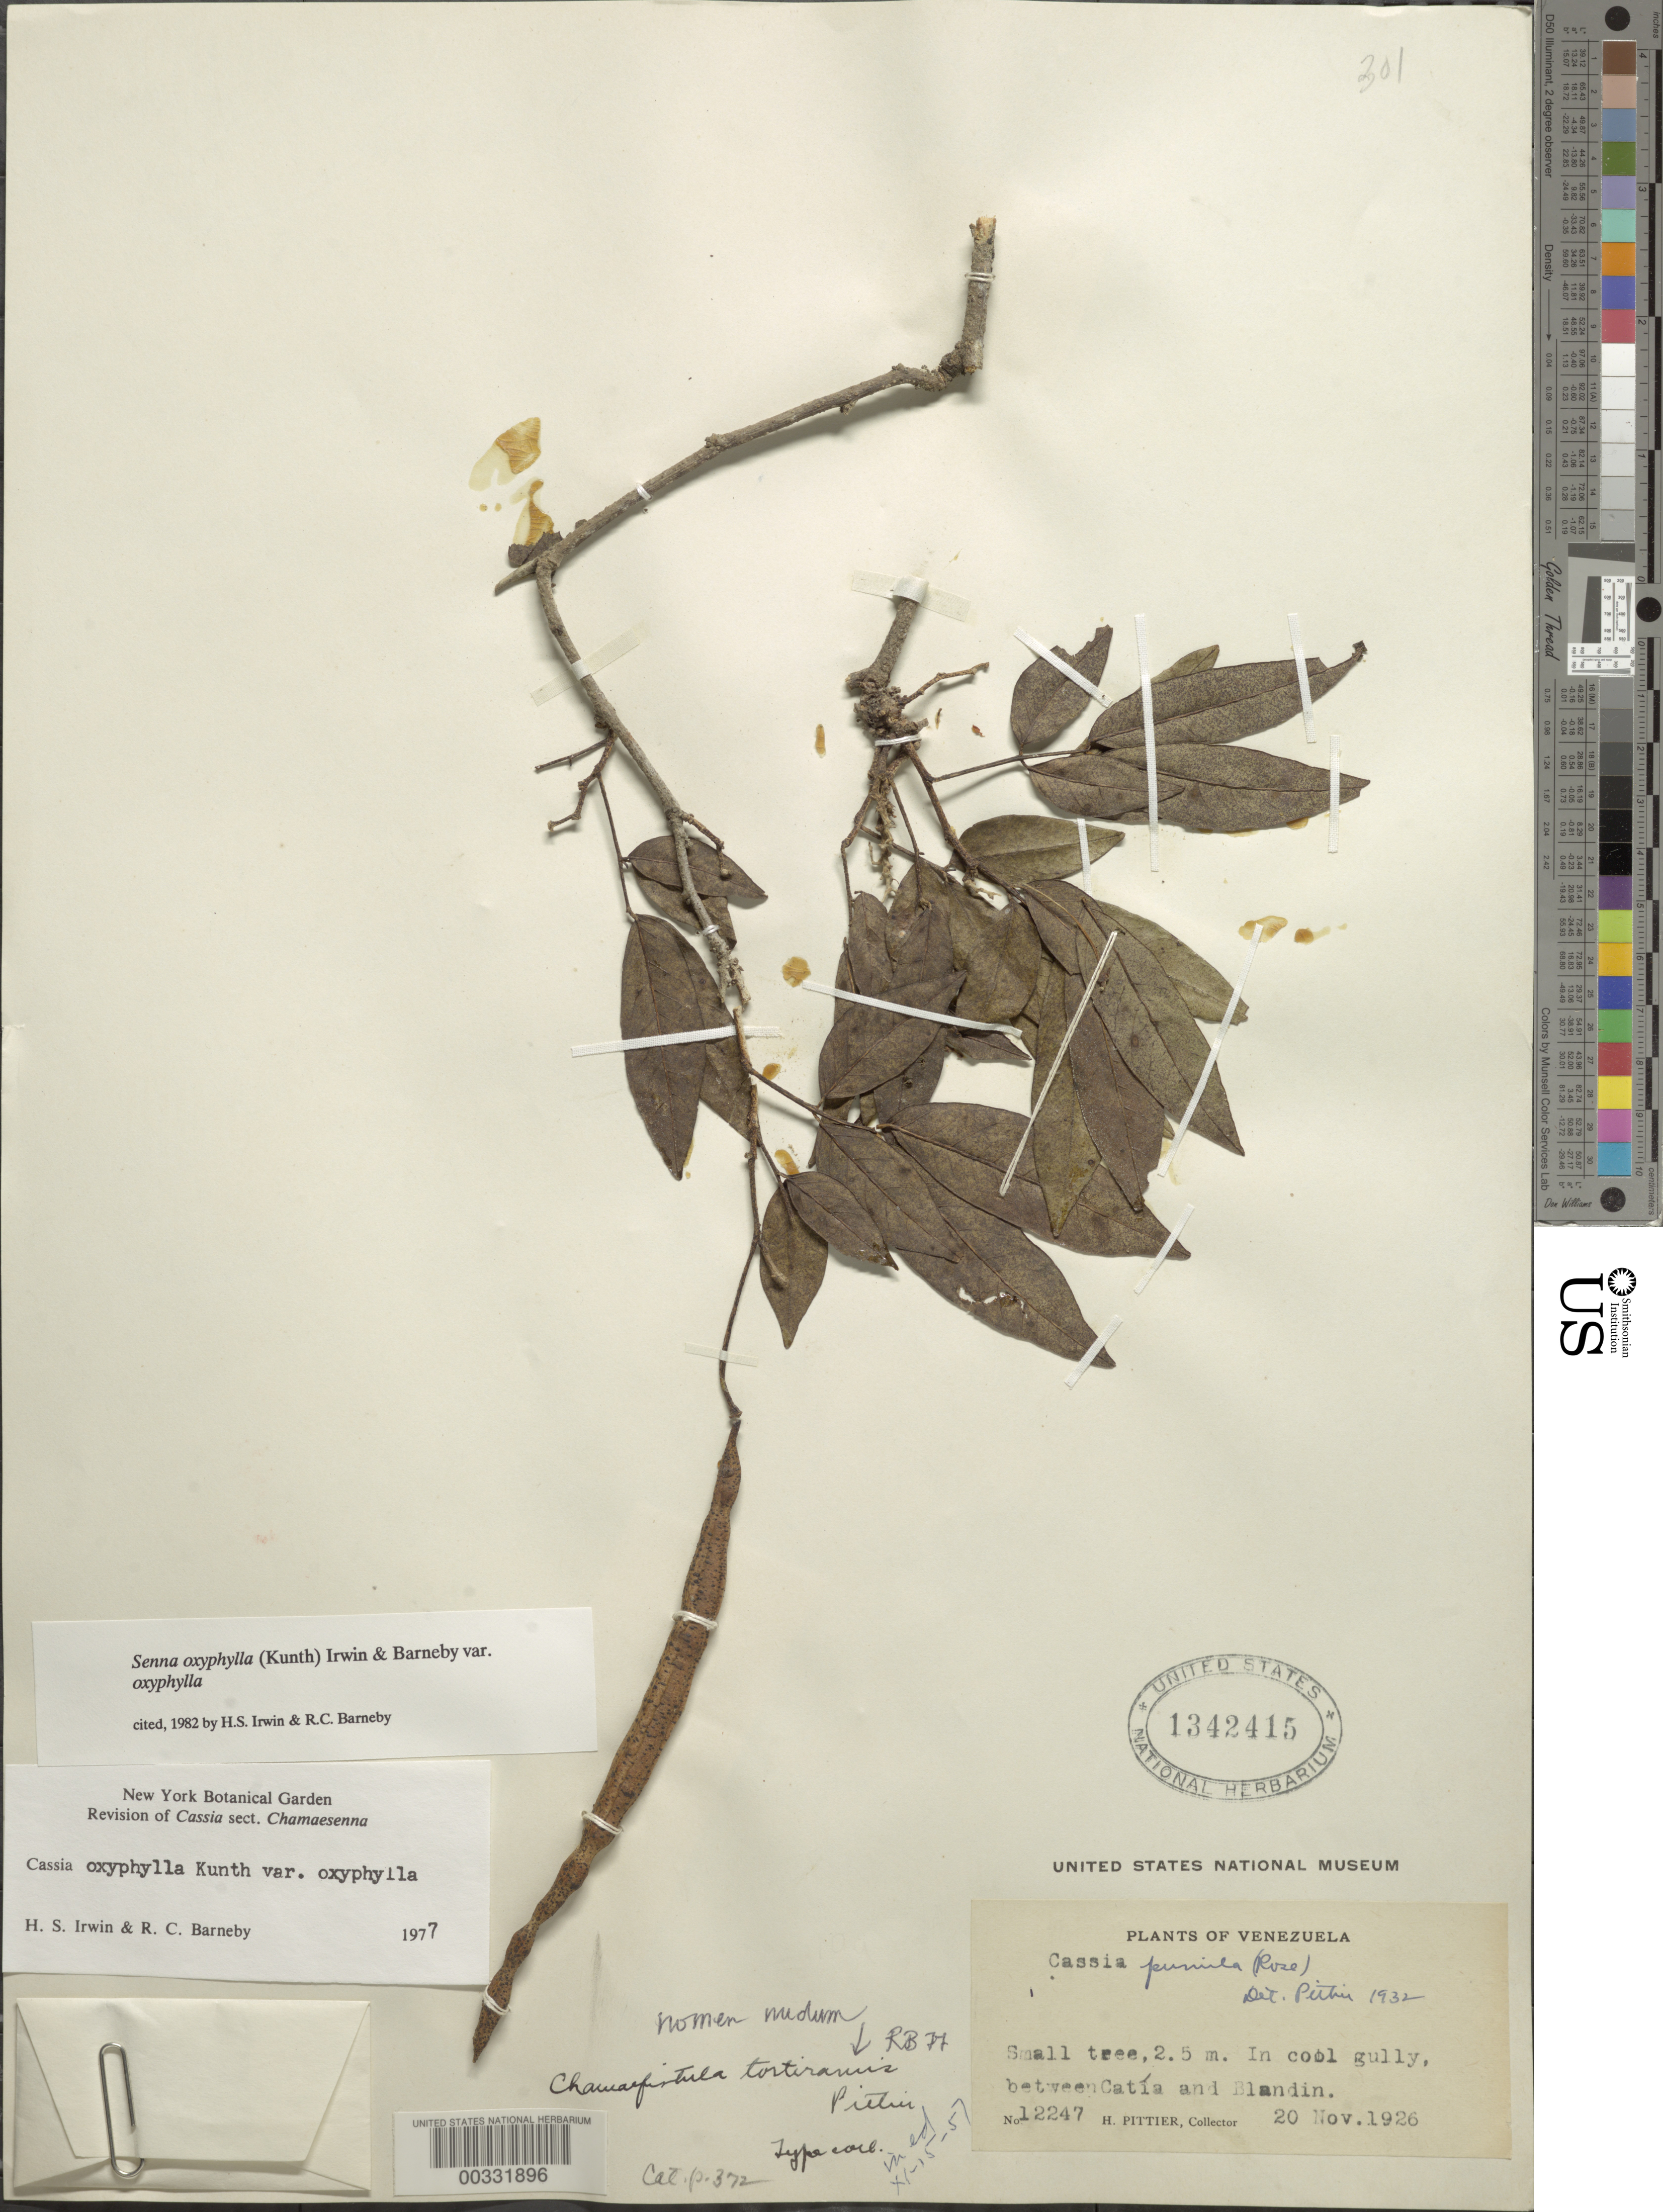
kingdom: Plantae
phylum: Tracheophyta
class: Magnoliopsida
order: Fabales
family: Fabaceae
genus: Senna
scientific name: Senna oxyphylla var. oxyphylla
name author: (Kunth) H.S. Irwin & Barneby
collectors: H. F. Pittier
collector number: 12247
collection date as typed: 20 Nov 1926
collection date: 1926-11-20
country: Venezuela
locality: Between catia and blandin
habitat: Cool gully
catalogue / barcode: US 1342415